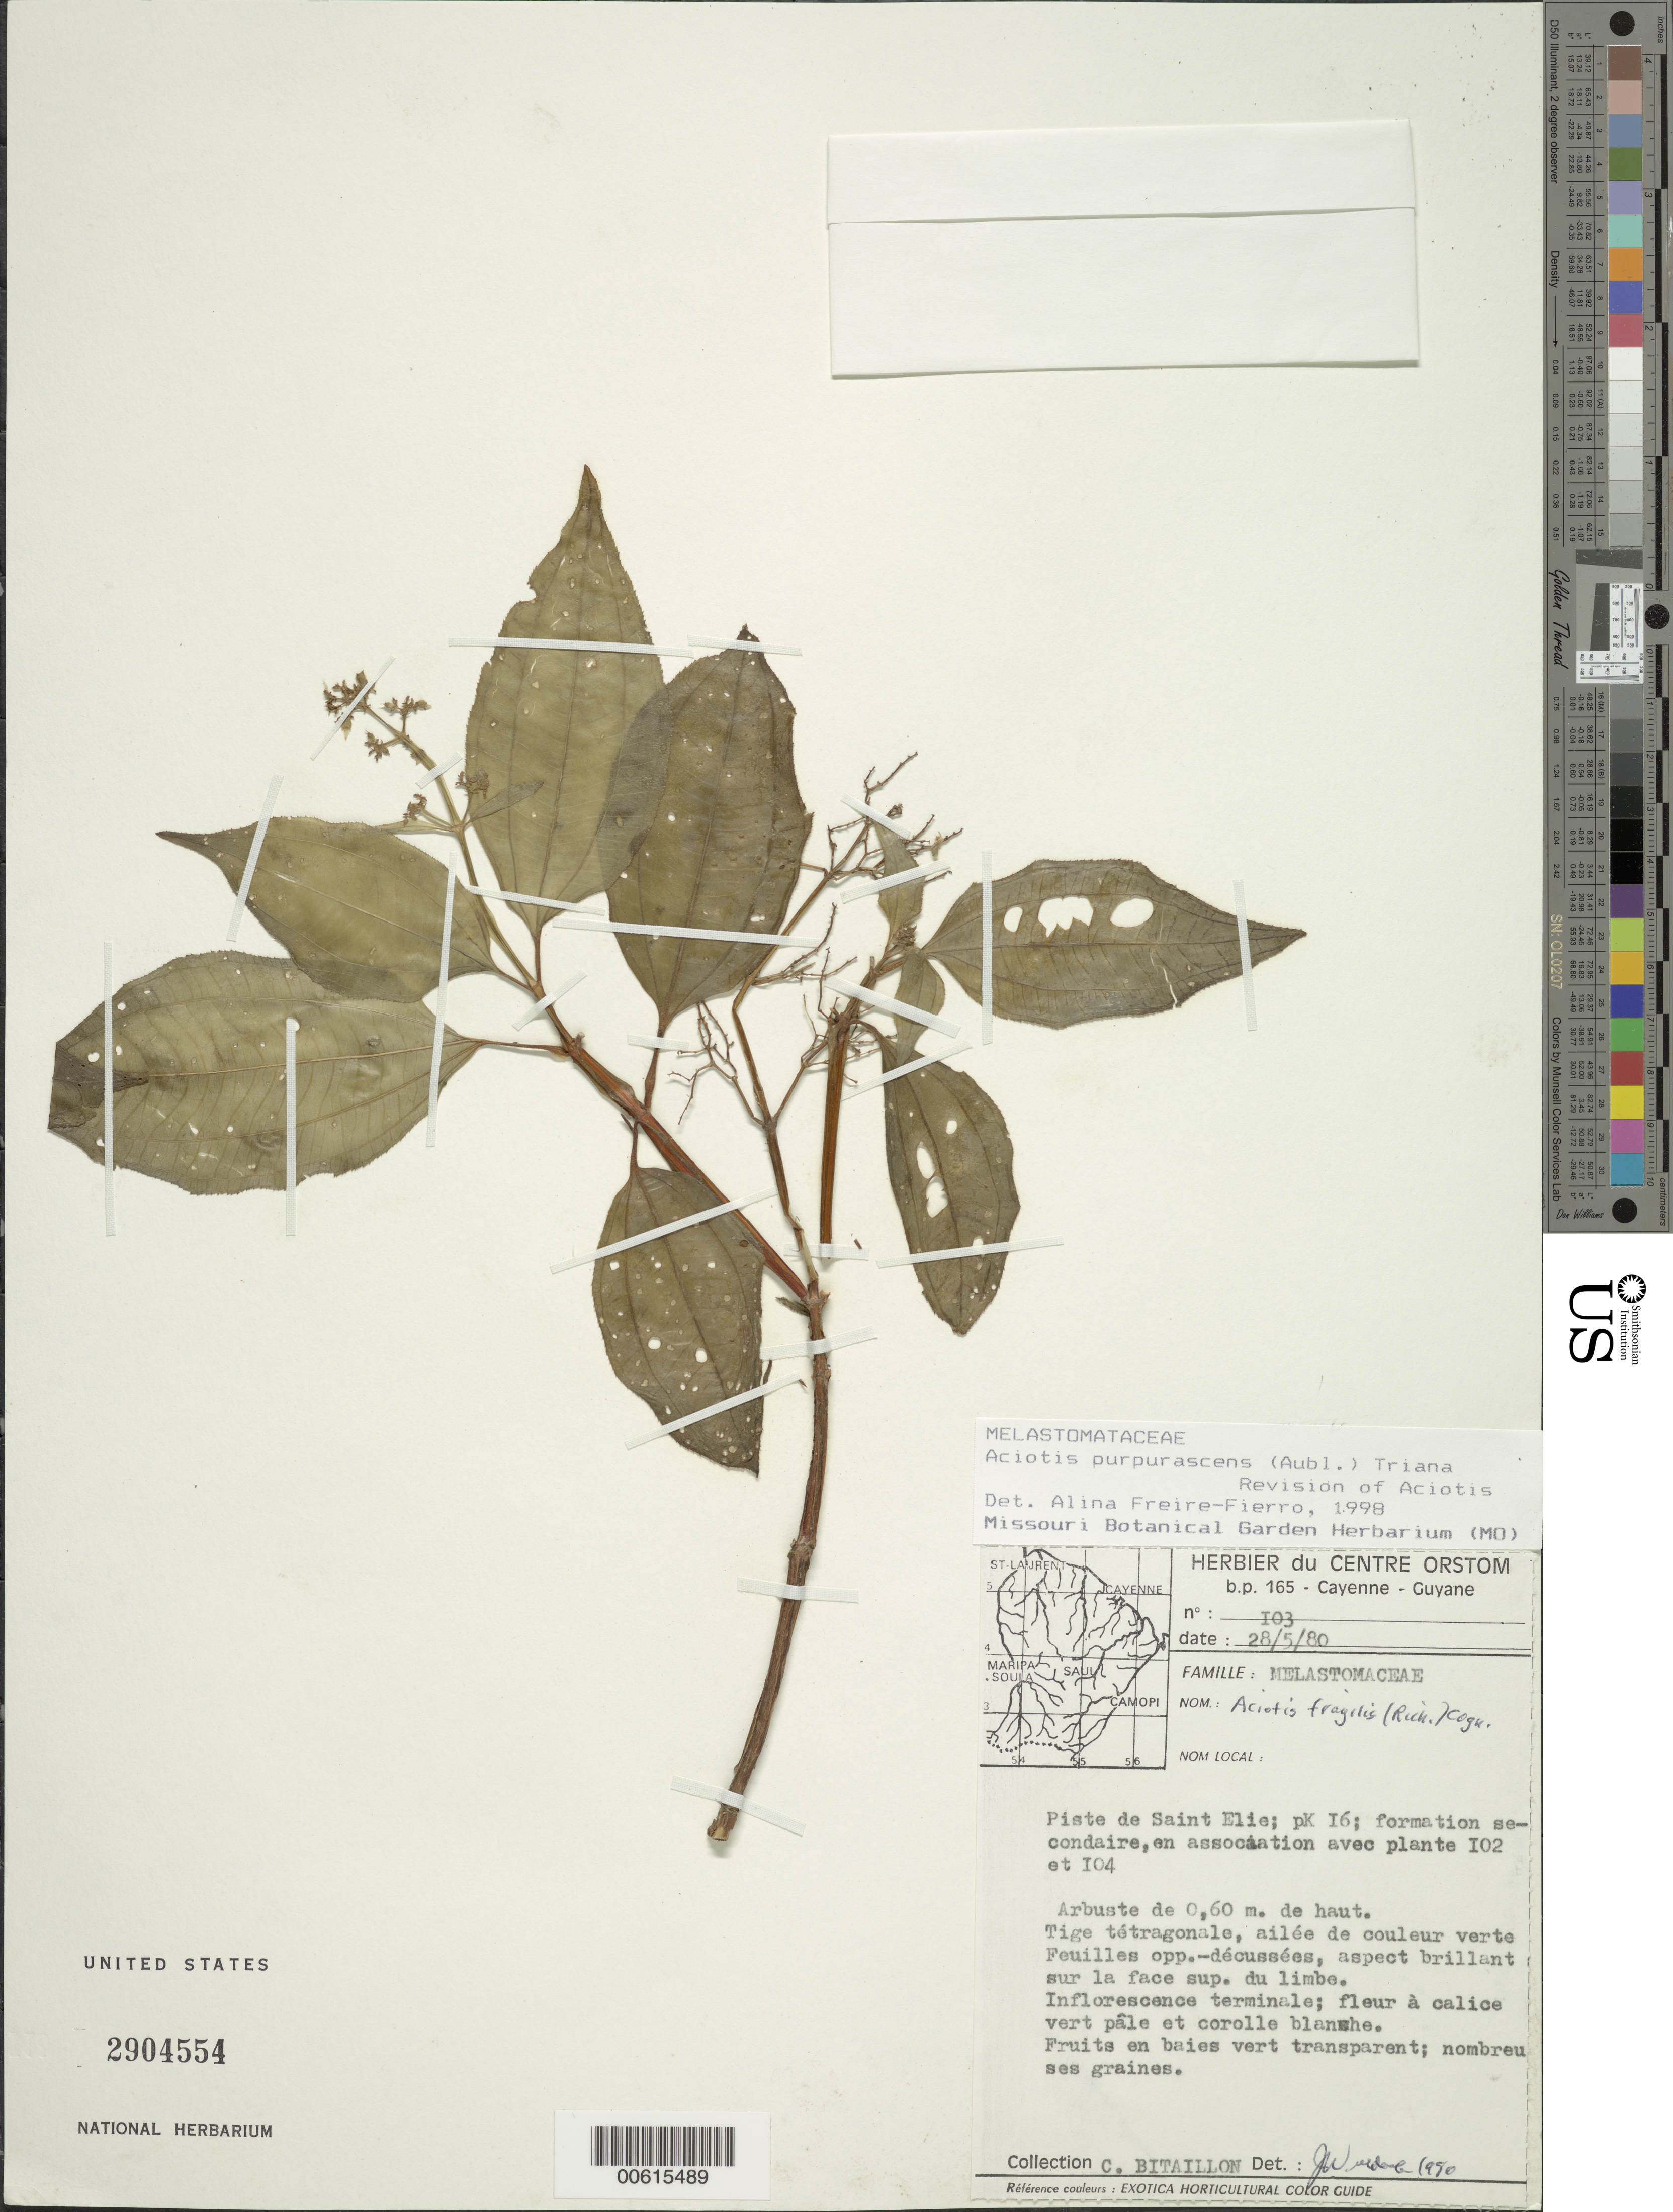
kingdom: Plantae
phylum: Tracheophyta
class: Magnoliopsida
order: Myrtales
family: Melastomataceae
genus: Aciotis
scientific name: Aciotis purpurascens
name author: (Aubl.) Triana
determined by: Freire-Fierro, A.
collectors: C. Bitaillon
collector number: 103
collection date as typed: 28-May-80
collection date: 1980-05-28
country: French Guiana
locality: Piste de Saint-Élie, pk 16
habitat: Formation secondaire, en association avec plante 102 et 104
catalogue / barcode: US 2904554